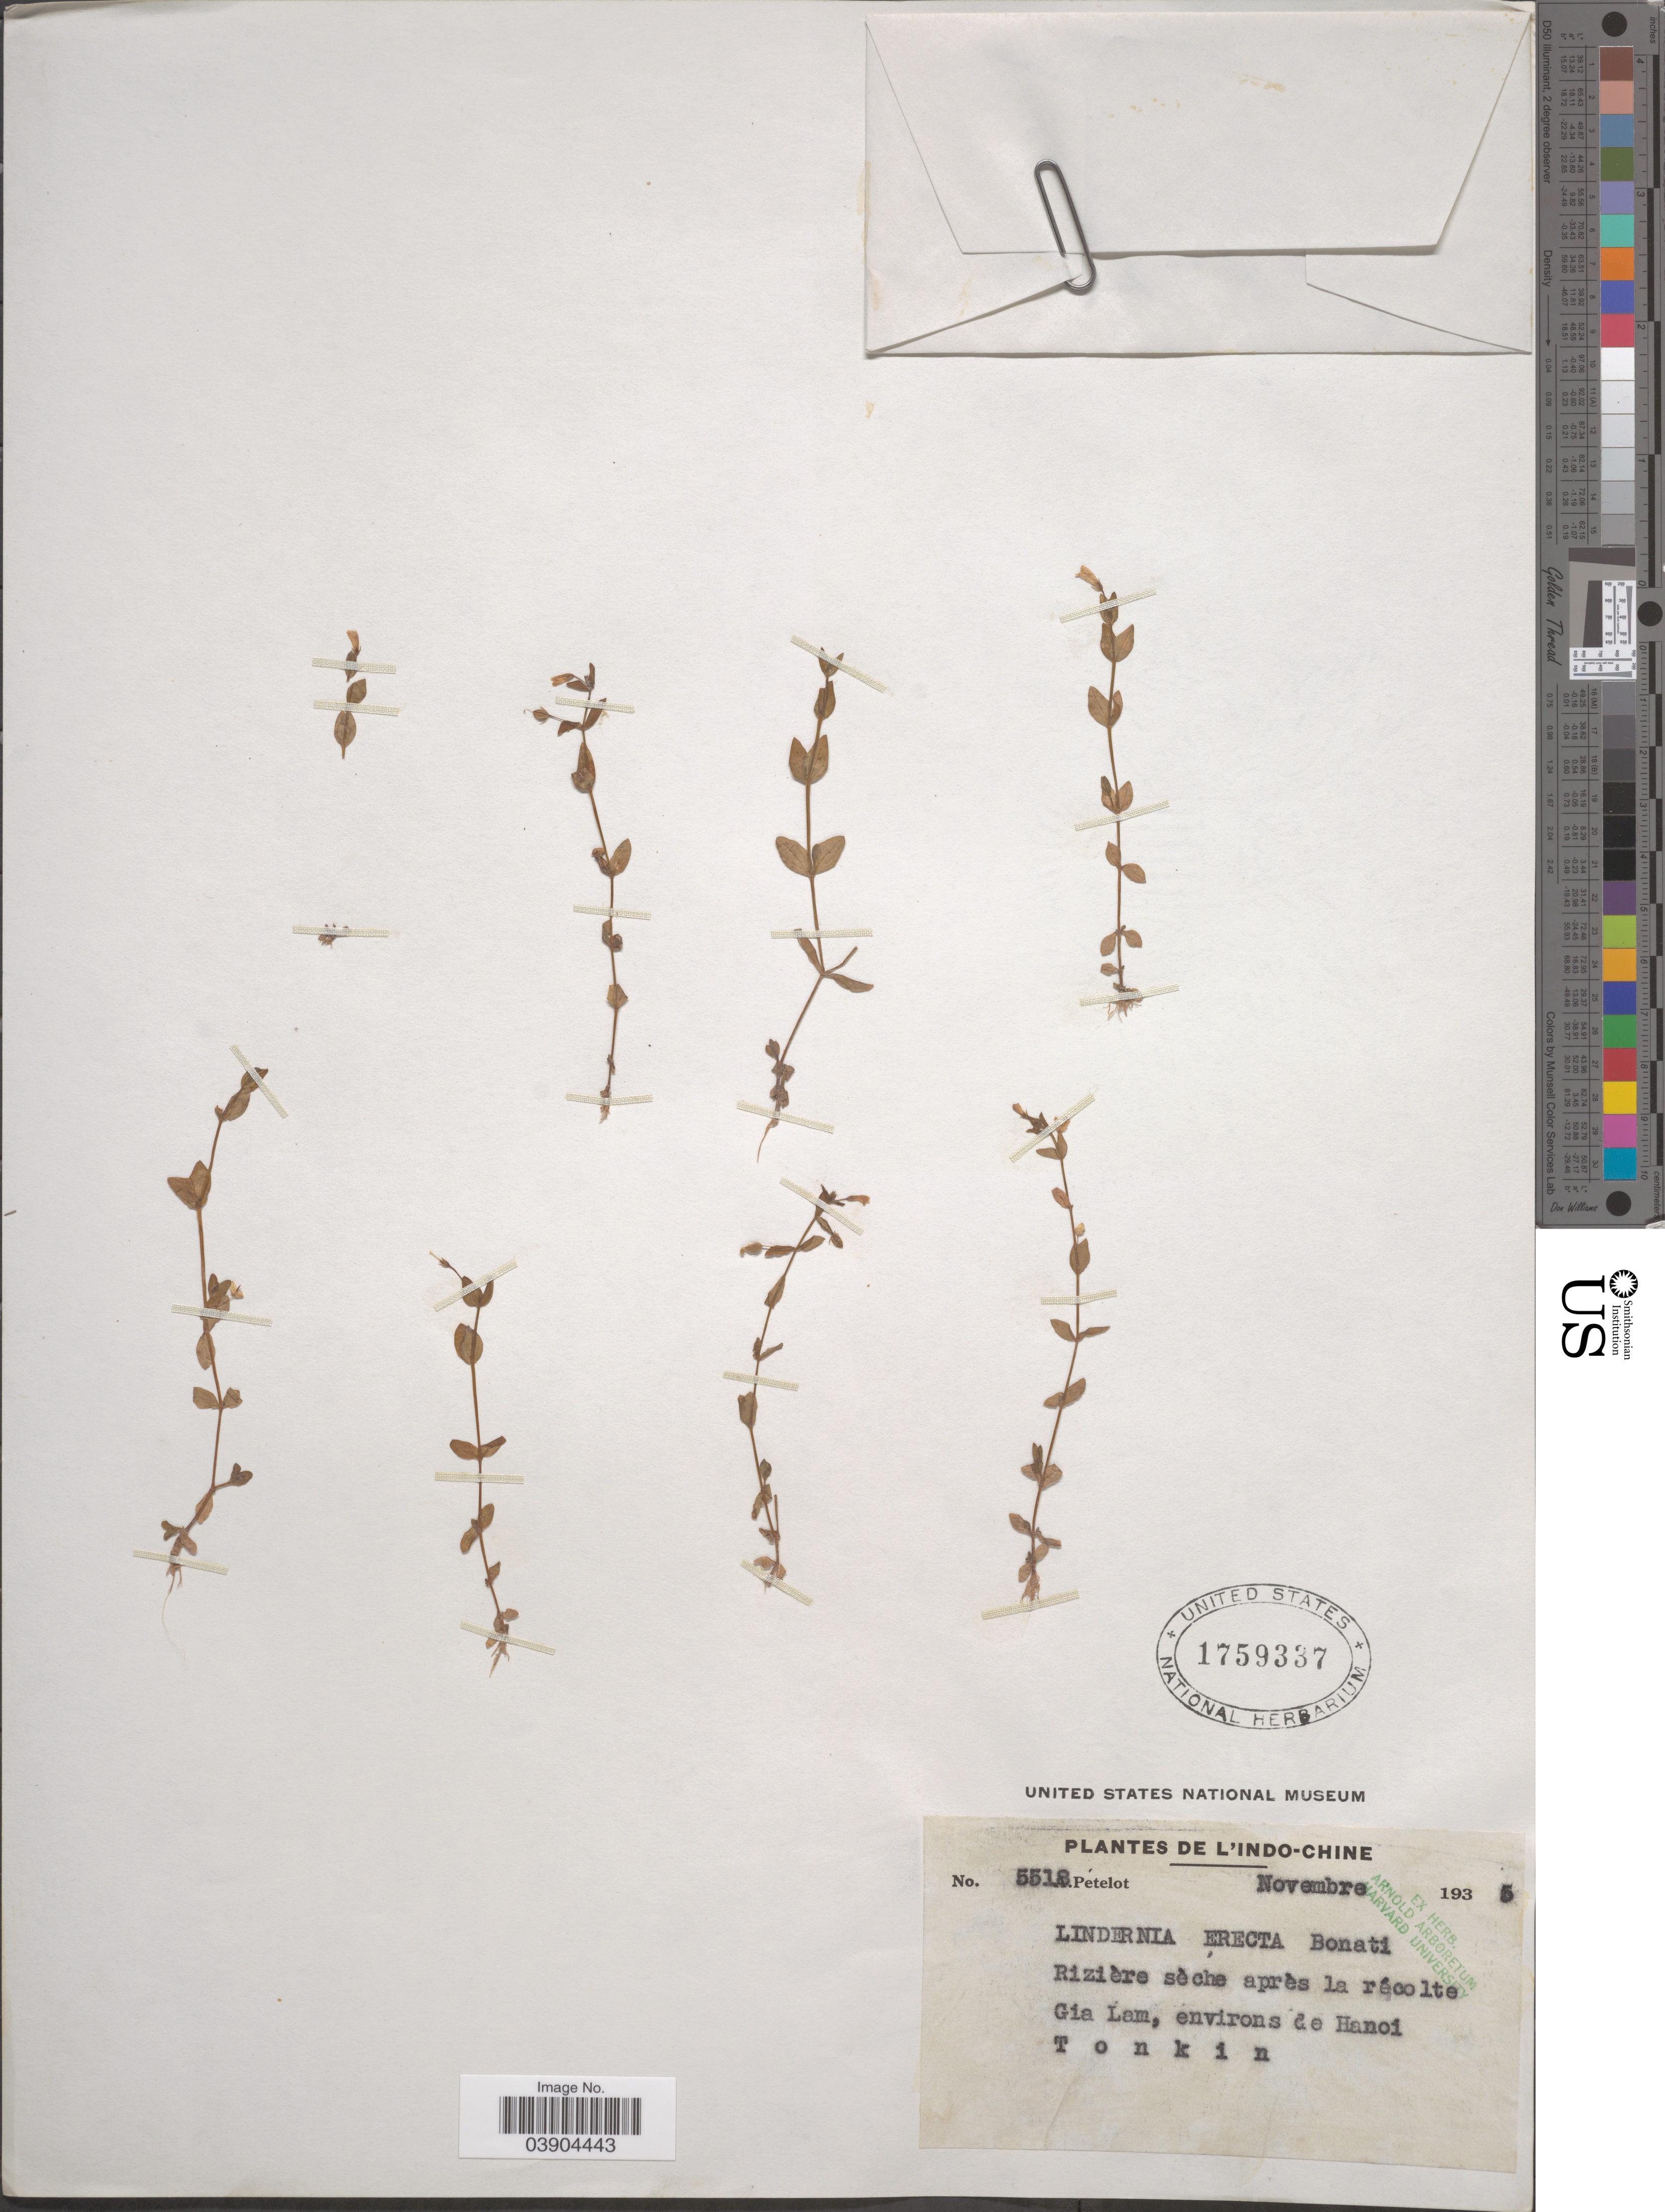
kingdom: Plantae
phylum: Tracheophyta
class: Magnoliopsida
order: Lamiales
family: Linderniaceae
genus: Lindernia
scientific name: Lindernia erecta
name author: (Benth.) Bonati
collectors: A. Petelot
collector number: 5518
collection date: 1935-11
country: Vietnam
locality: L'Indo-chine. Gia Lam, environs de Hanoi. Tonkin.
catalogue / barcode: US 1759337